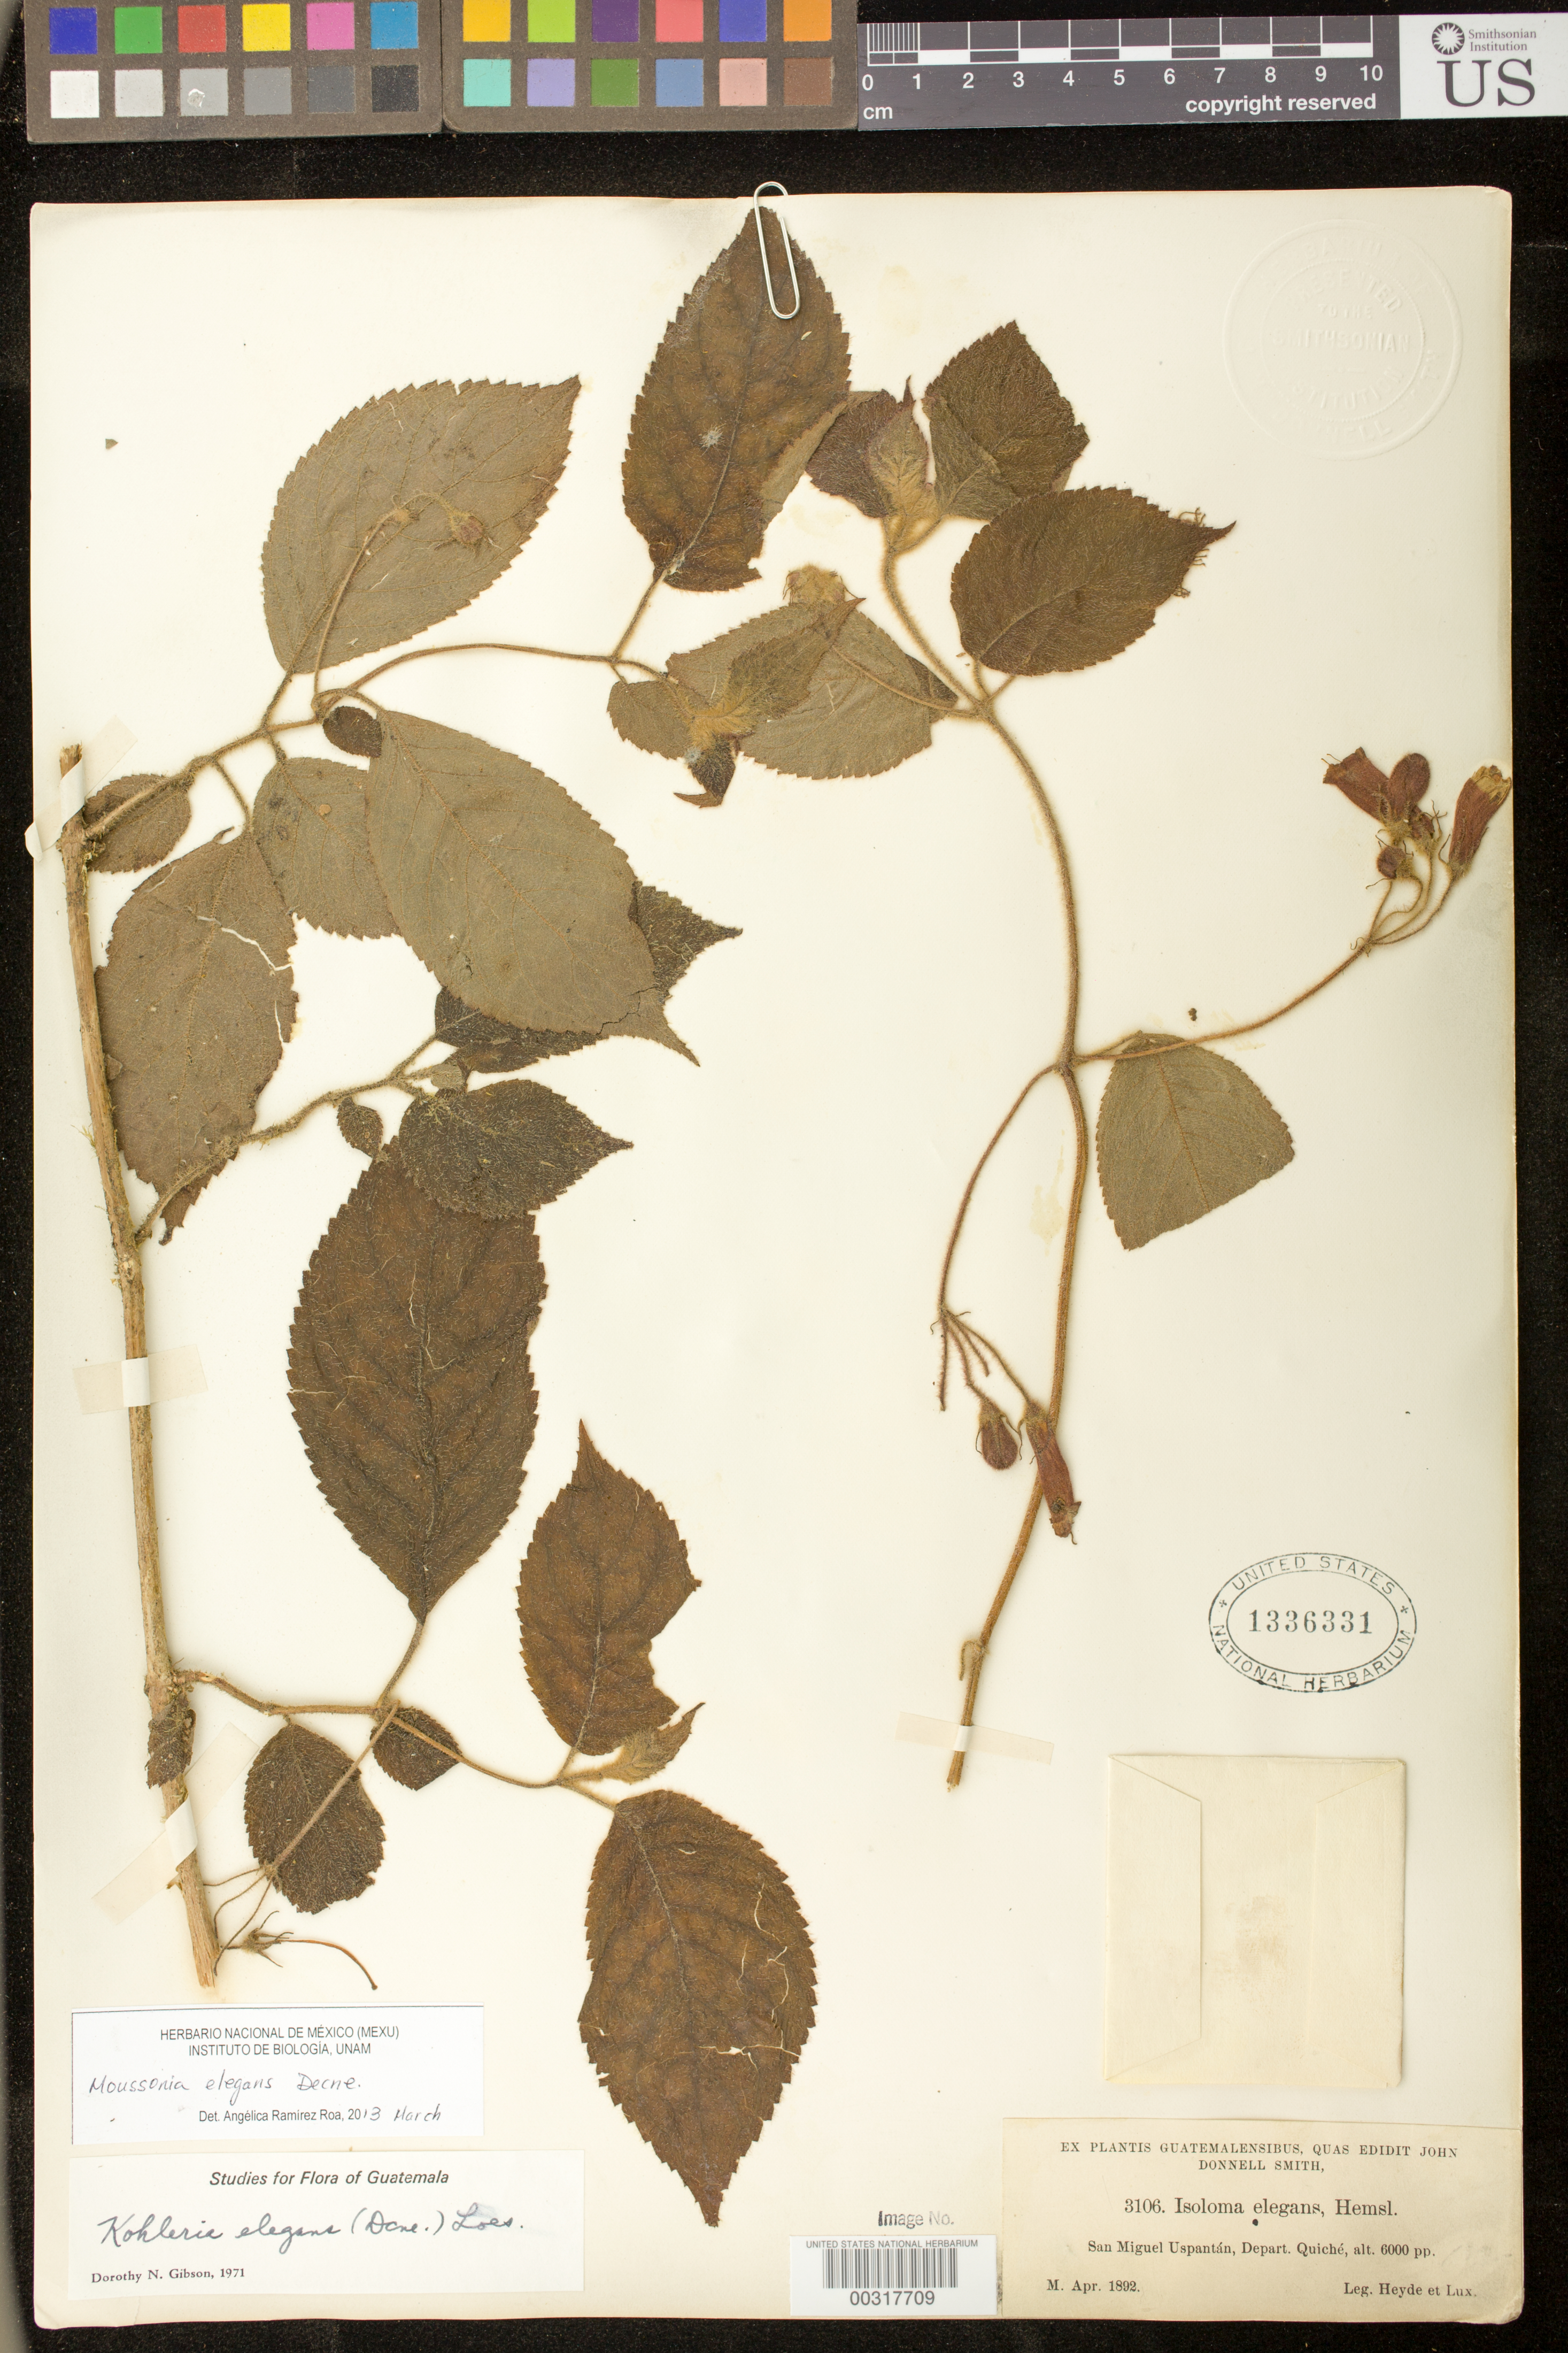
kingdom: Plantae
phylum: Tracheophyta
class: Magnoliopsida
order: Lamiales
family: Gesneriaceae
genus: Moussonia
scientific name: Moussonia elegans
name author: Decne.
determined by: Ramírez-Roa, A.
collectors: E. T. Heyde & E. Lux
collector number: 3106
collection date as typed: Apr 1892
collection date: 1892-04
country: Guatemala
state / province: El Quiché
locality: San Miguel Uspantan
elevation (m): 1829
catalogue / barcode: US 1336331